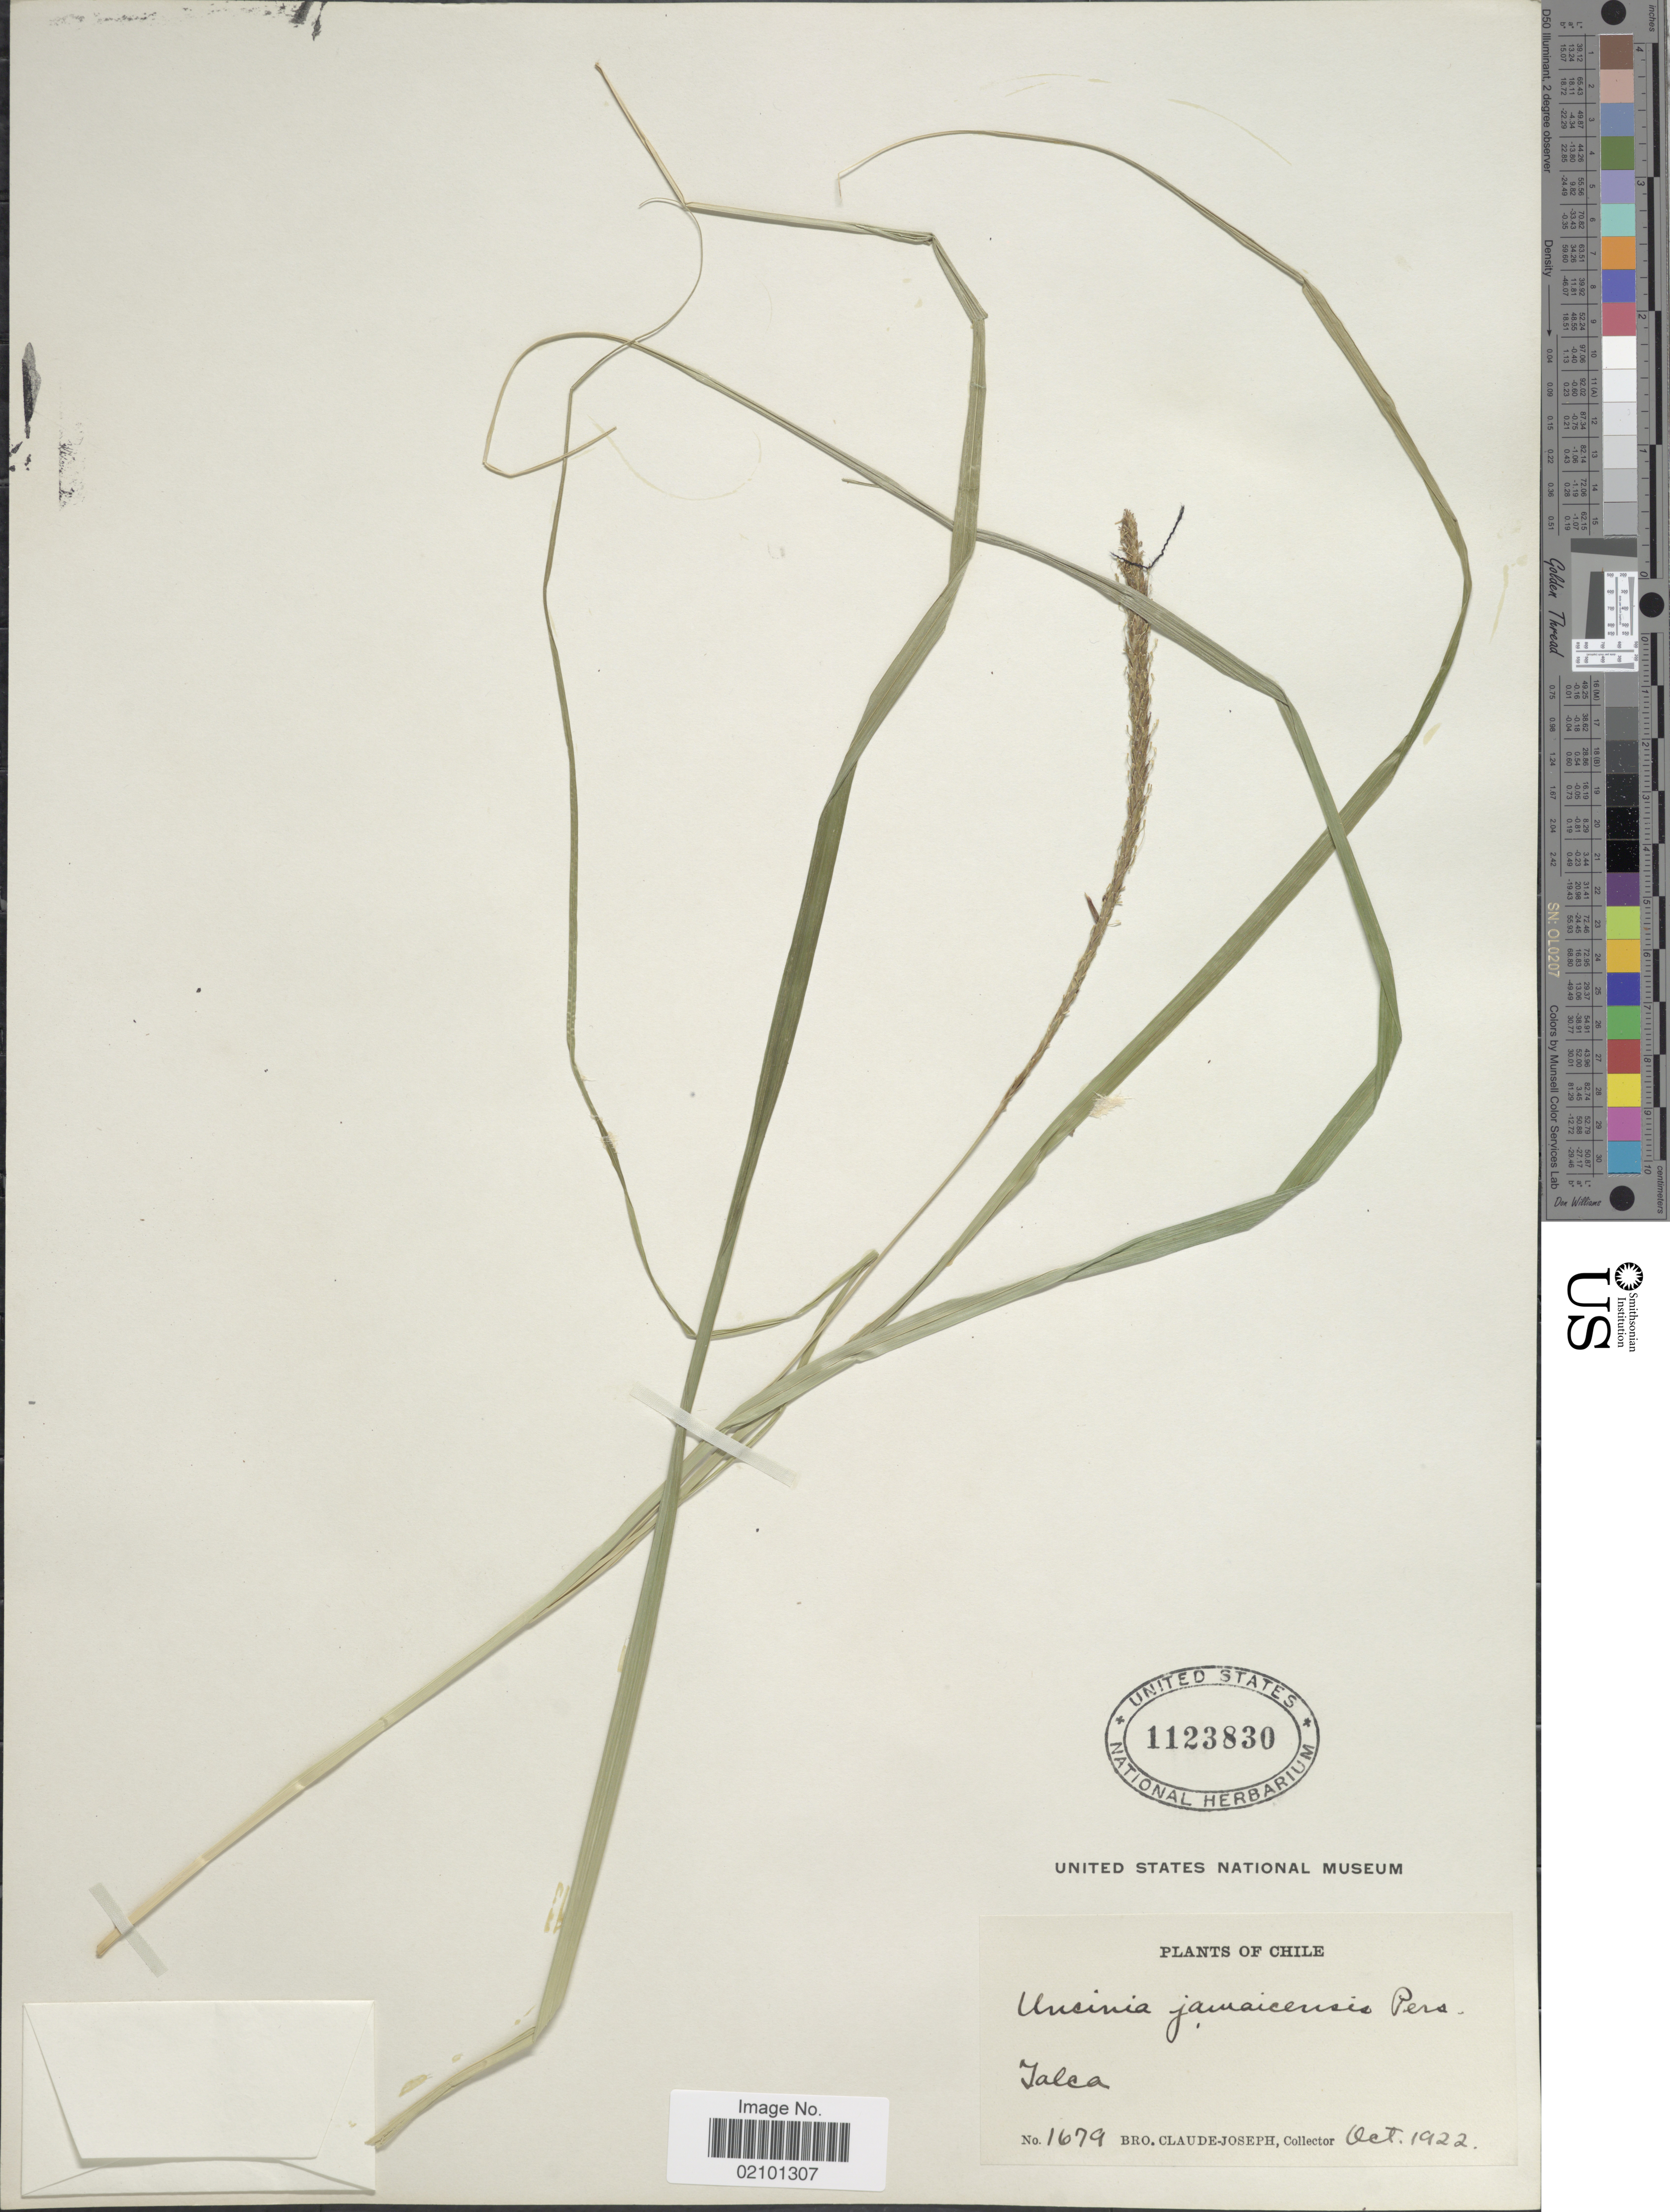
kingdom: Plantae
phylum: Tracheophyta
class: Liliopsida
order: Poales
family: Cyperaceae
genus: Carex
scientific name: Carex quinquin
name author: Jim.Mejías & Dorr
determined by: Jimnéz-Mejias, Pedro, (UPOS), Universidad Pablo de Olavide (SPAIN)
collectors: Bro. Claude-Joseph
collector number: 1679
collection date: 1922-10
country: Chile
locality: Talca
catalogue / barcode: US 1123830